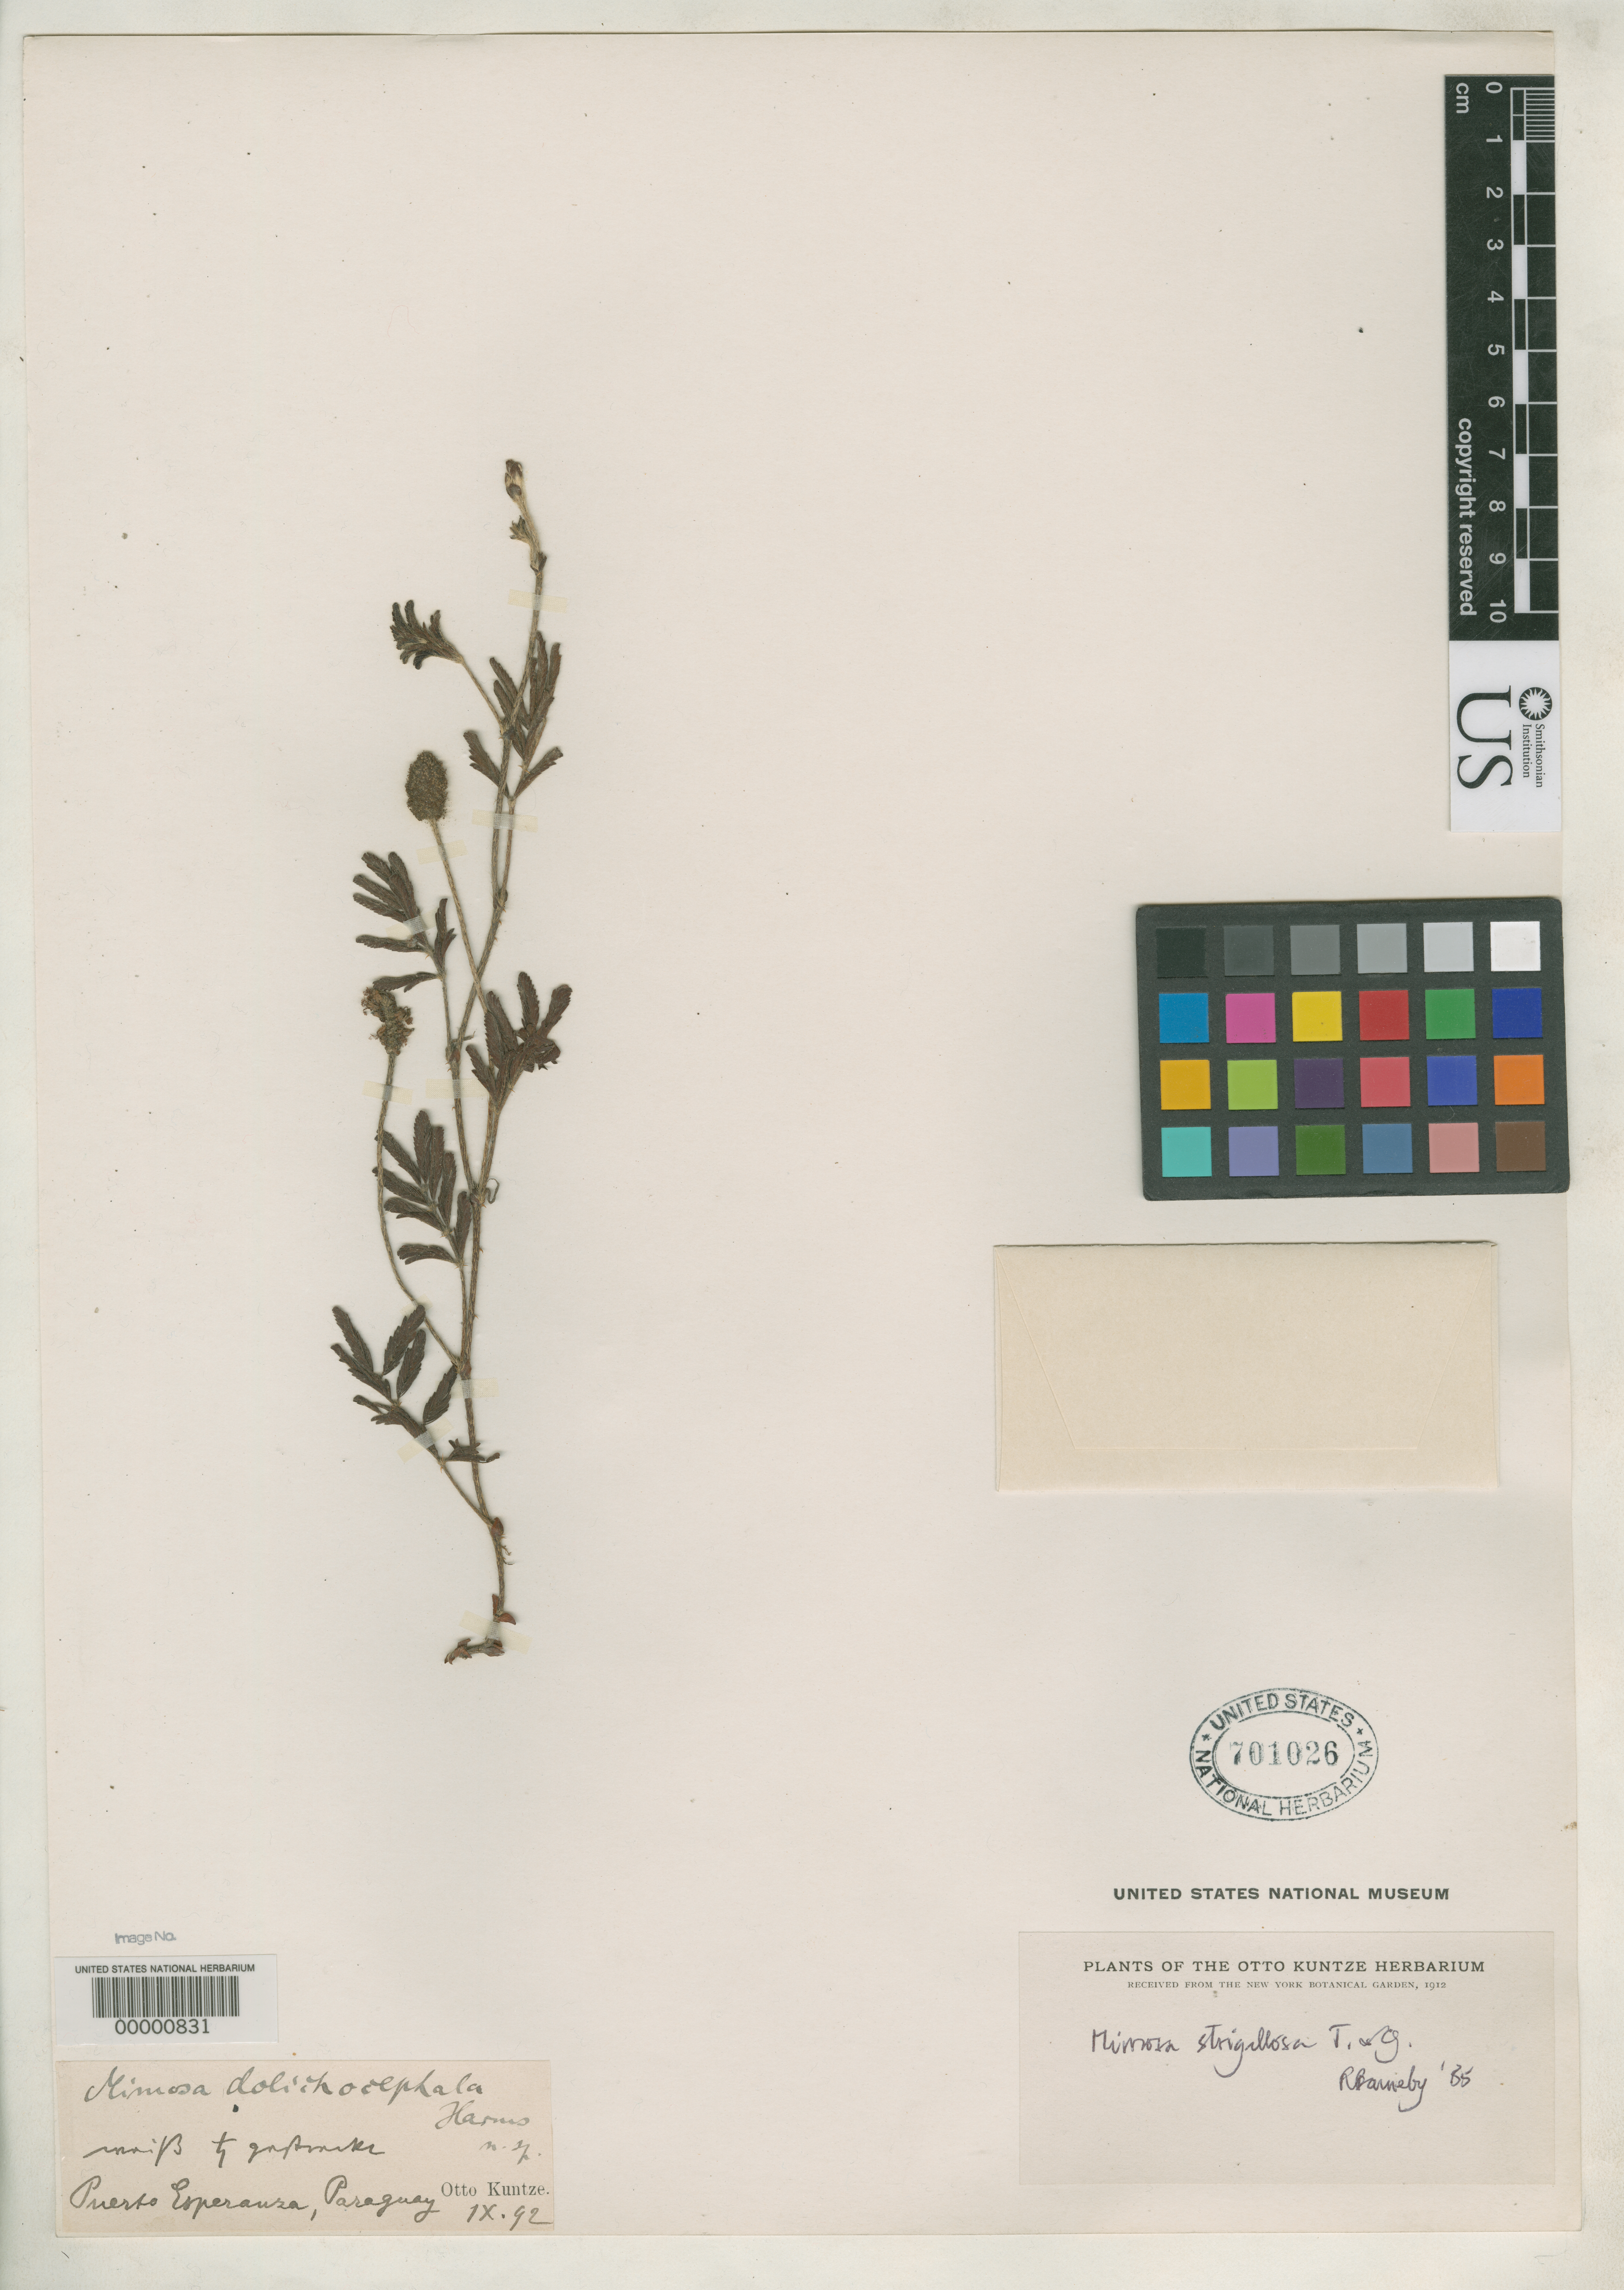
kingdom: Plantae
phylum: Tracheophyta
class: Magnoliopsida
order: Fabales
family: Fabaceae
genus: Mimosa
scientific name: Mimosa dolichocephala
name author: Harms in Kuntze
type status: Type Collection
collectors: C.E.O. Kuntze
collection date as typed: Sep 1892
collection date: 1892-09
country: Paraguay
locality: Puerto Esperanza. Olimpo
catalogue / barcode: US 701026